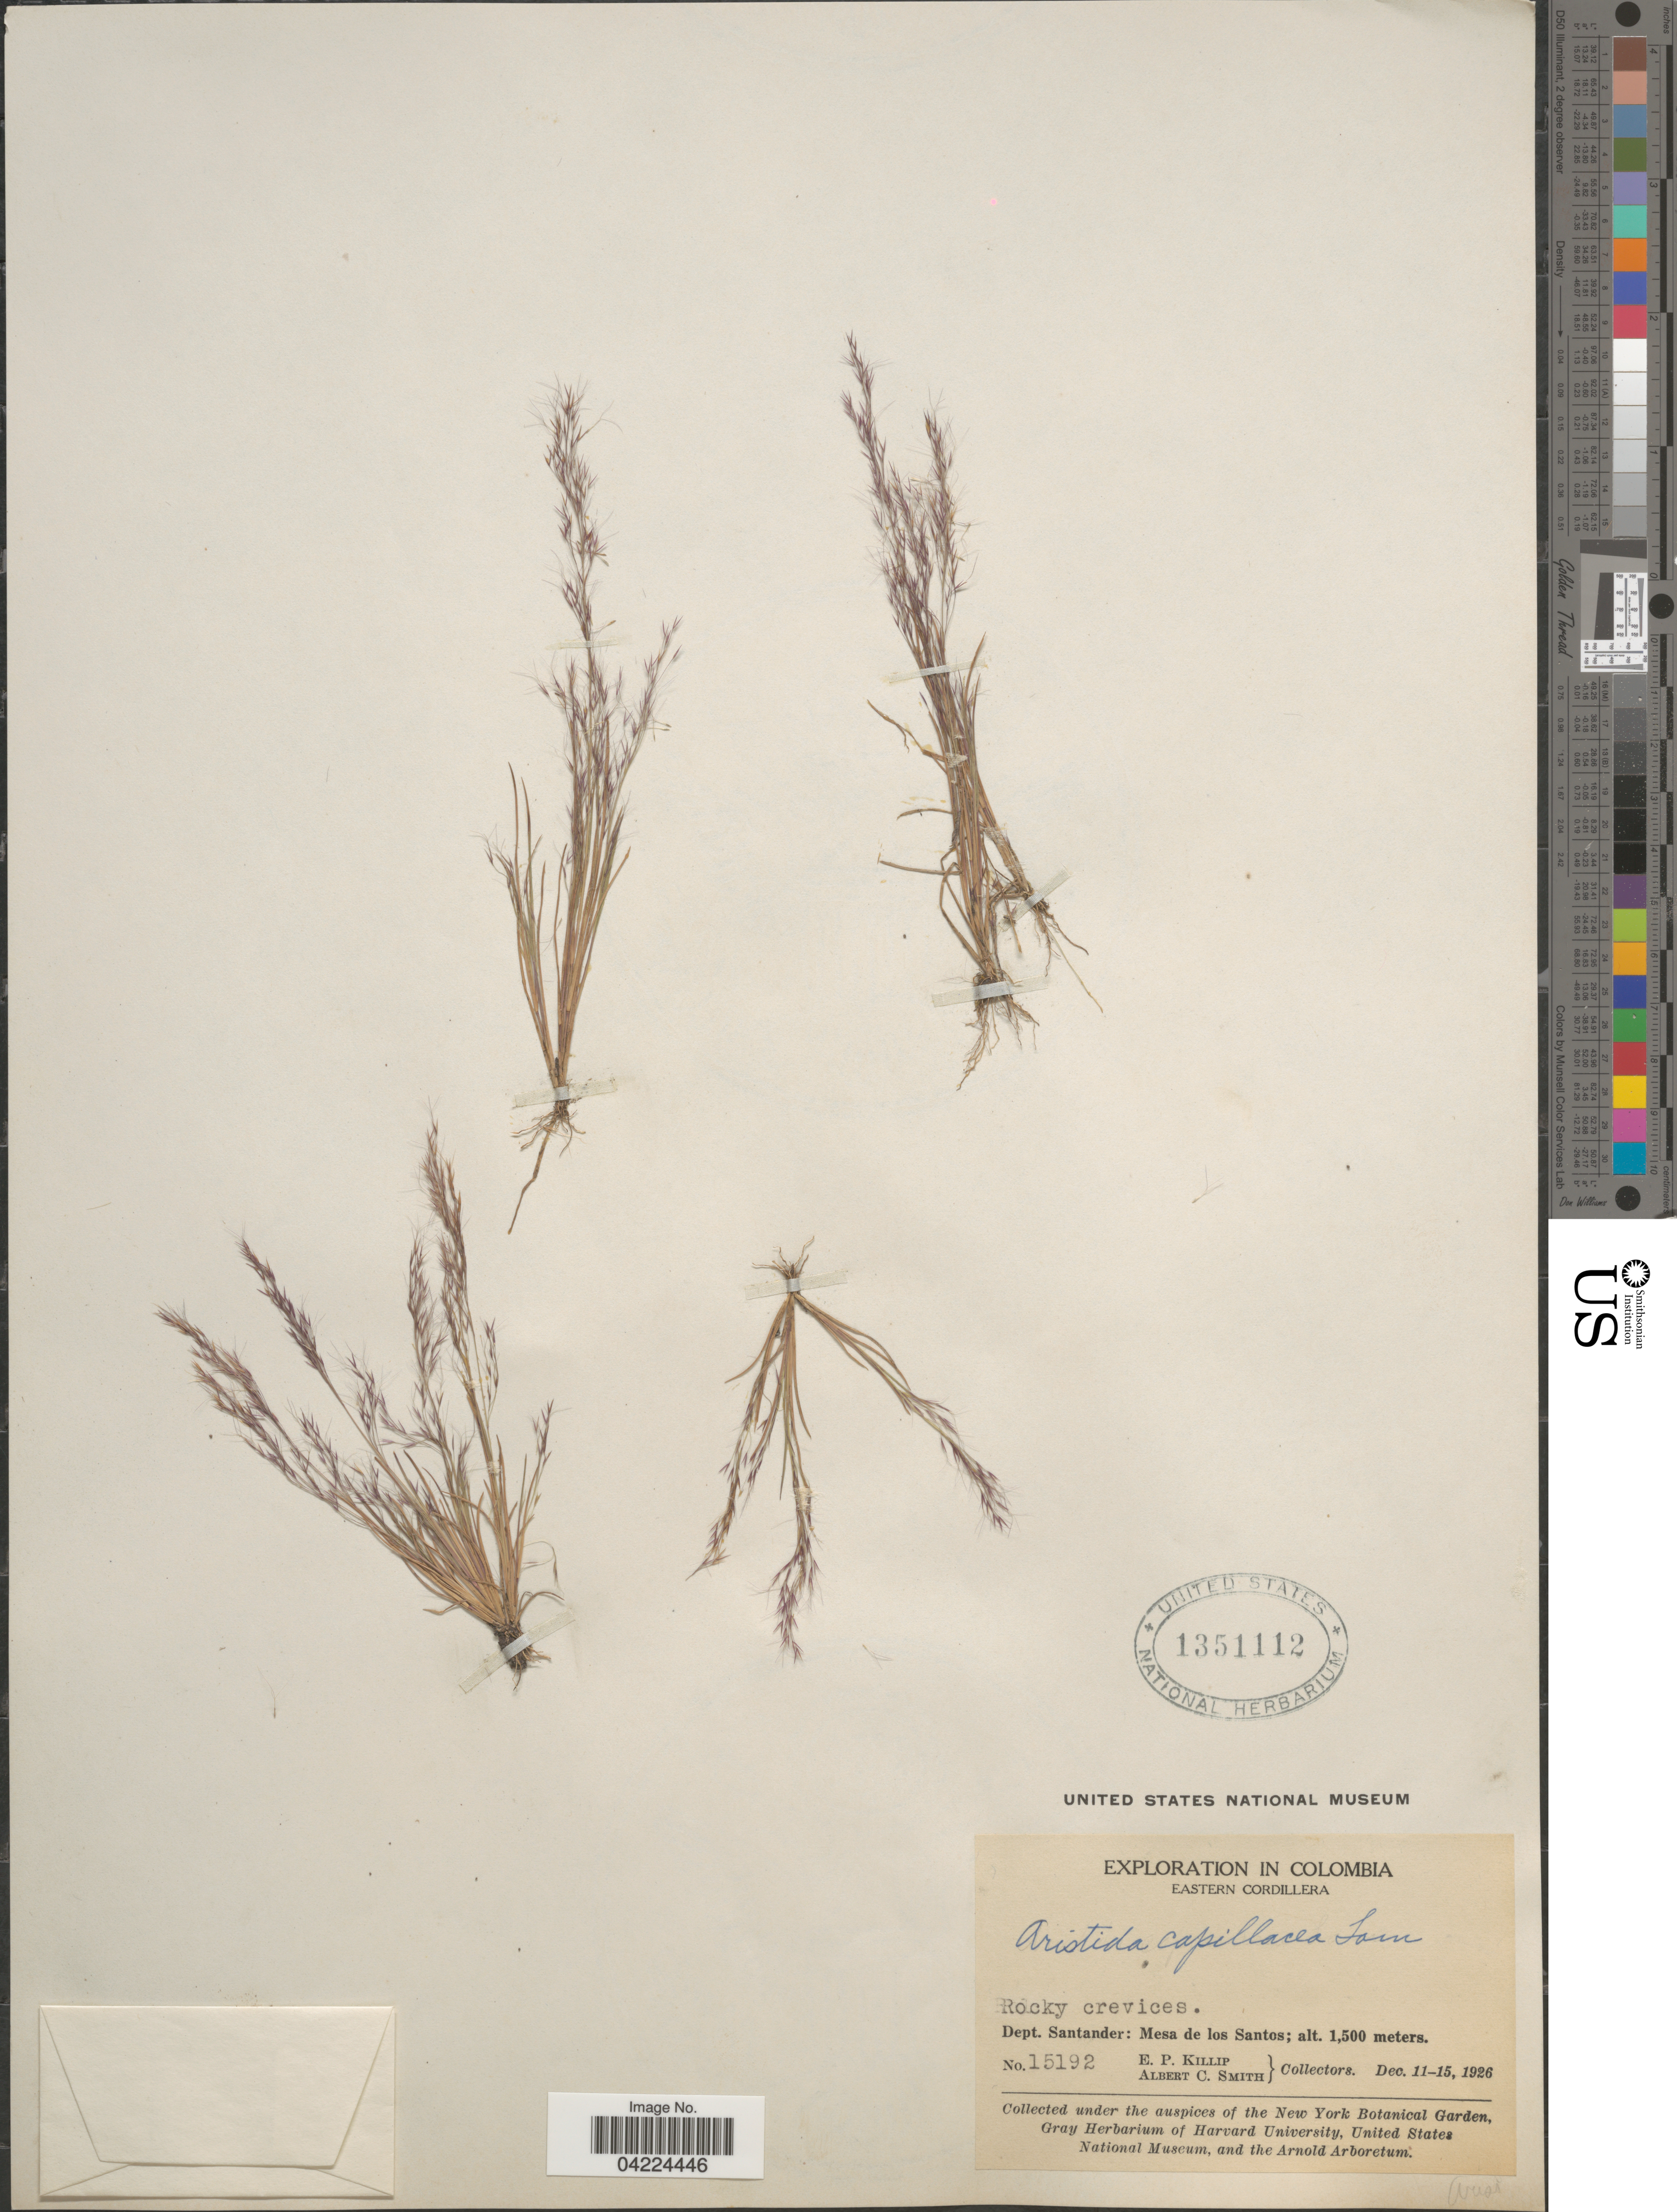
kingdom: Plantae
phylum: Tracheophyta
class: Liliopsida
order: Poales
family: Poaceae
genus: Aristida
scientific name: Aristida capillacea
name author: Lam.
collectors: E. P. Killip & A. C. Smith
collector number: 15192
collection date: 1926-12-11/1926-12-15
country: Colombia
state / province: Santander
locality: Exploration in Colombia. Eastern Cordillera. Dept. Santander: Mesa de los Santos.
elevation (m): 1500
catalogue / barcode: US 1351112